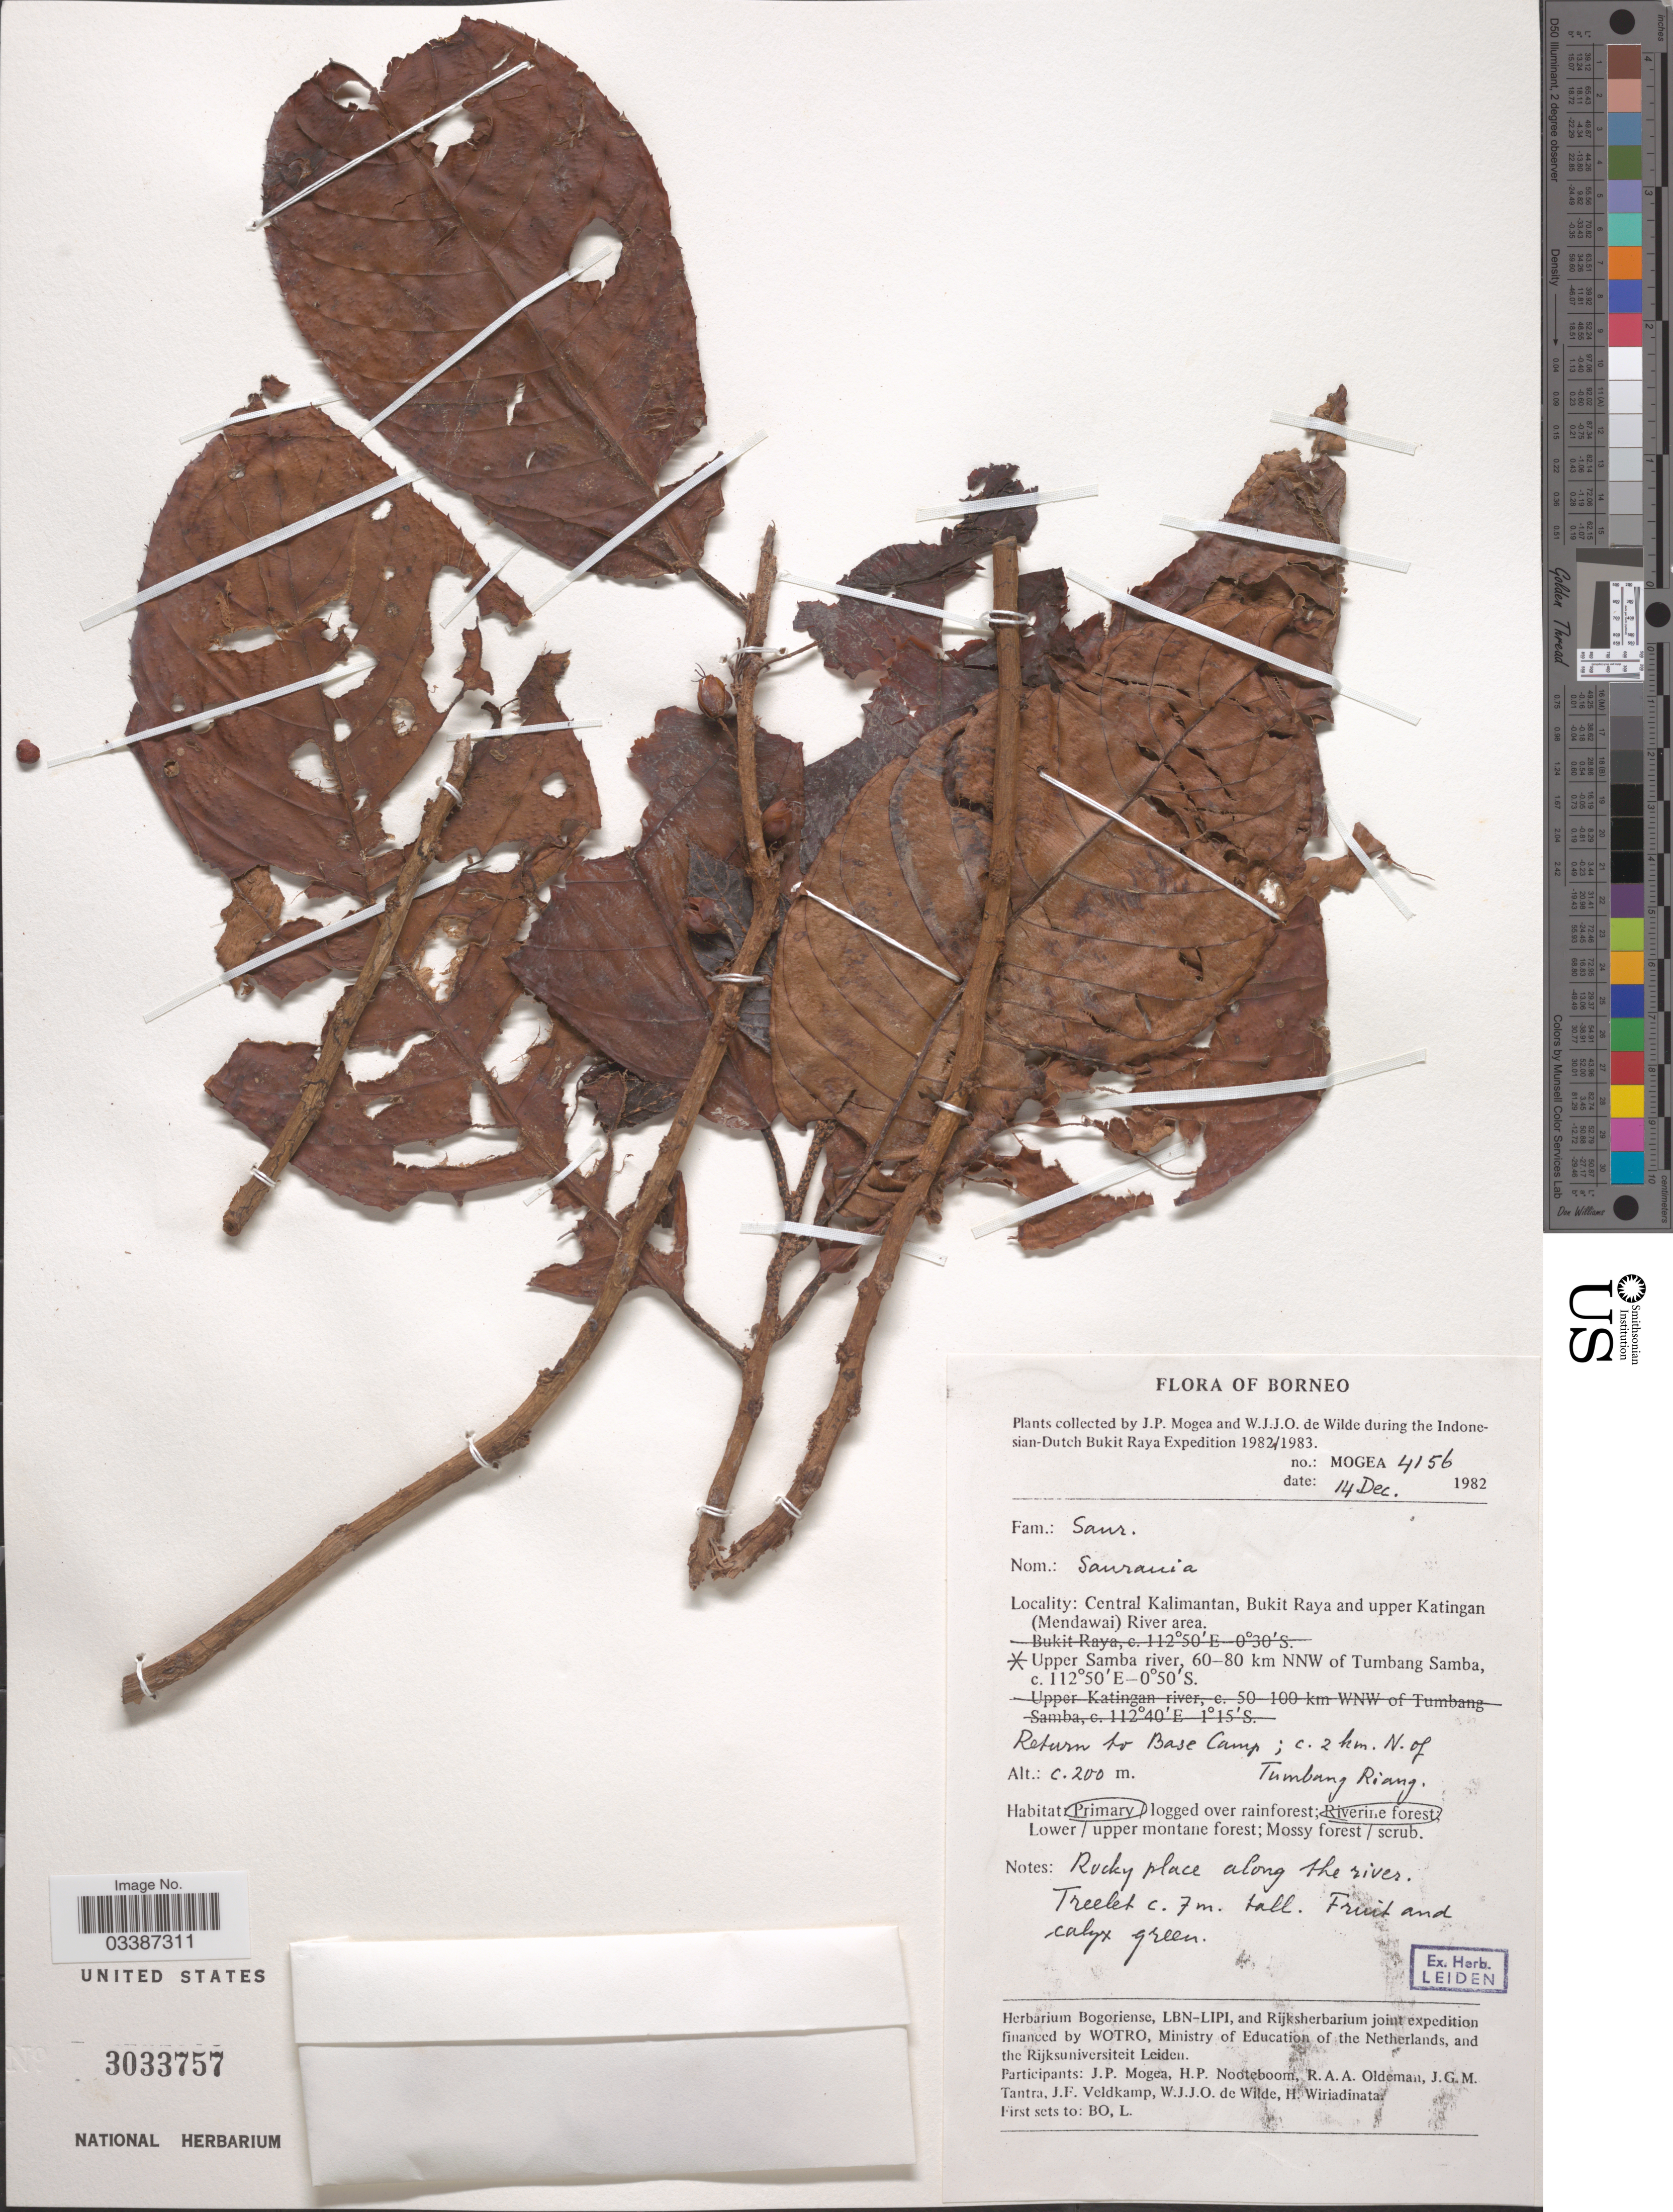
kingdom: Plantae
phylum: Tracheophyta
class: Magnoliopsida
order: Ericales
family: Actinidiaceae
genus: Saurauia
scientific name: Saurauia sp.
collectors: J. Mogea & W. J. de Wilde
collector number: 4156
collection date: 1982-12-14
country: Indonesia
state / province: Kalimantan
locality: Borneo. Central Kalimantan, Bukit Raya and upper Katingan (Mendawai) River area. Upper Samba river, 60-80 km NNW of Tumbang Samba. Return to Base Camp; c. 2 km. N. of Tumbang Riang.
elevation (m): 200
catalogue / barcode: US 3033757